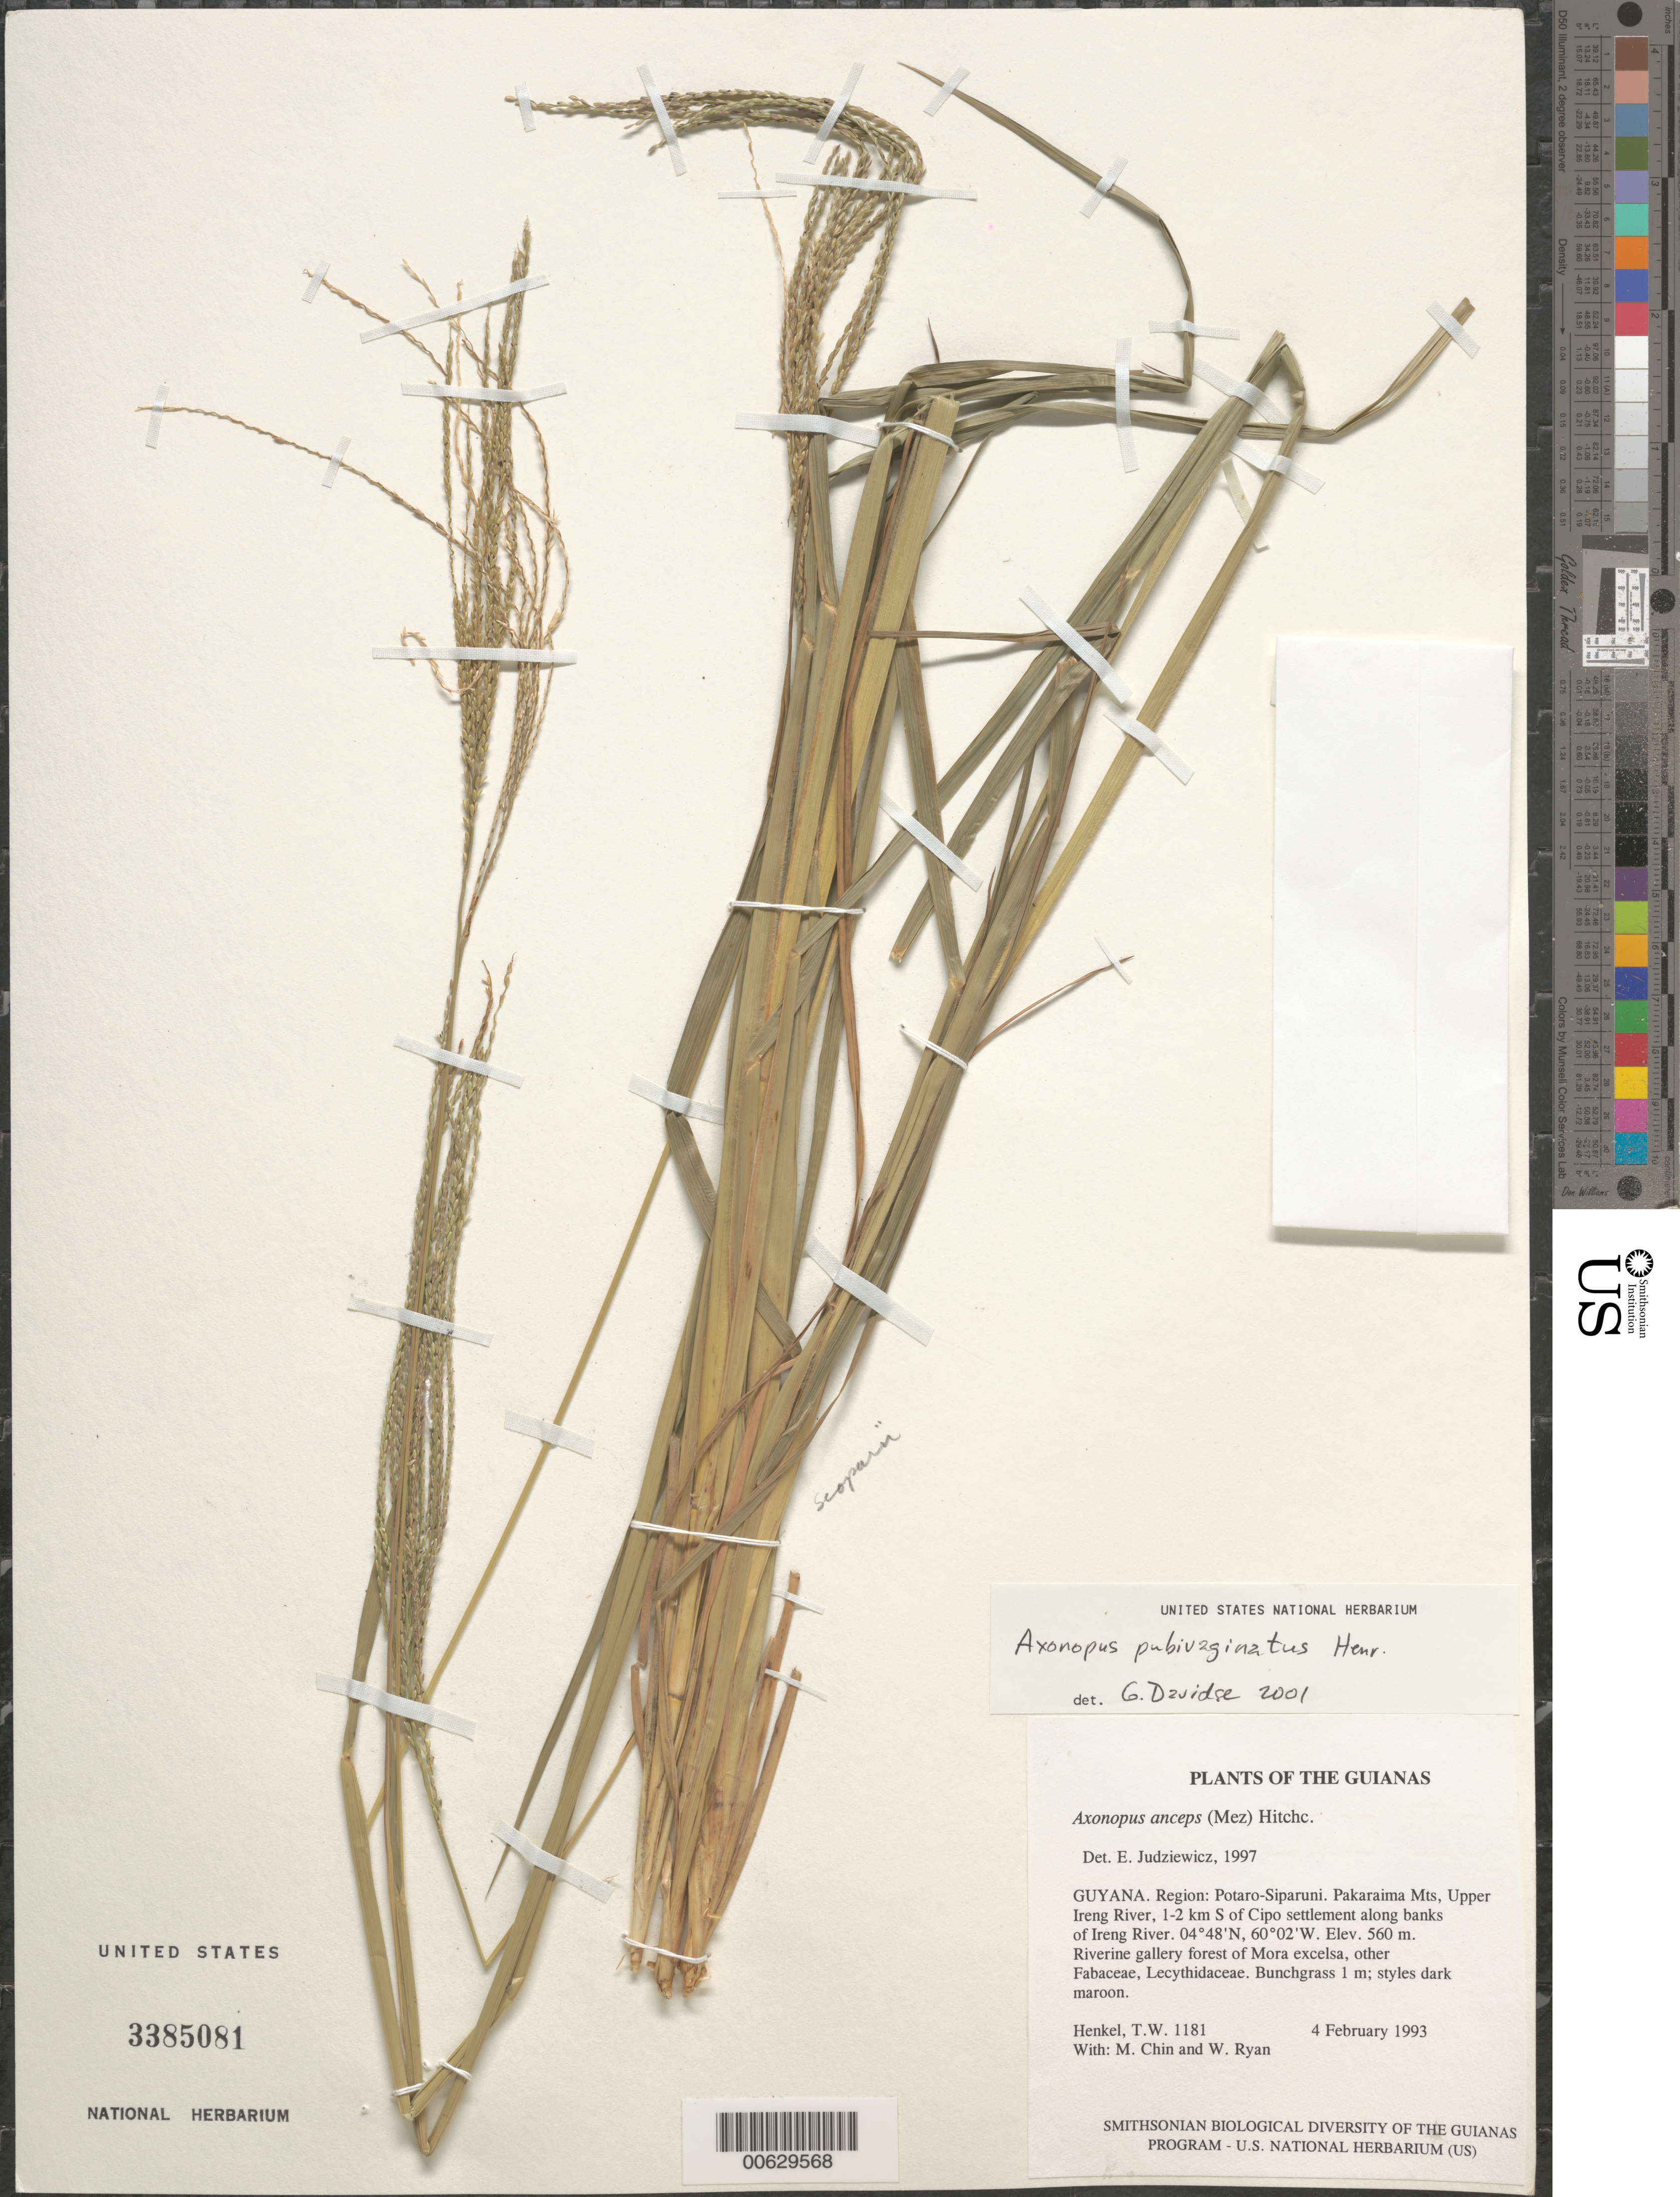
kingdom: Plantae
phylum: Tracheophyta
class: Liliopsida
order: Poales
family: Poaceae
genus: Axonopus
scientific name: Axonopus pubivaginatus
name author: Henr.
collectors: T. Henkel, M. Chin & W. Ryan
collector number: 1181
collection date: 1993-02-04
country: Guyana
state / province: Potaro-Siparuni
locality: Region: Potaro-Siparuni. Pakaraima Mts, Upper Ireng River, 1-2 km S of Cipo settlement along banks of Ireng River.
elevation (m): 560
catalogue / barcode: US 3385081